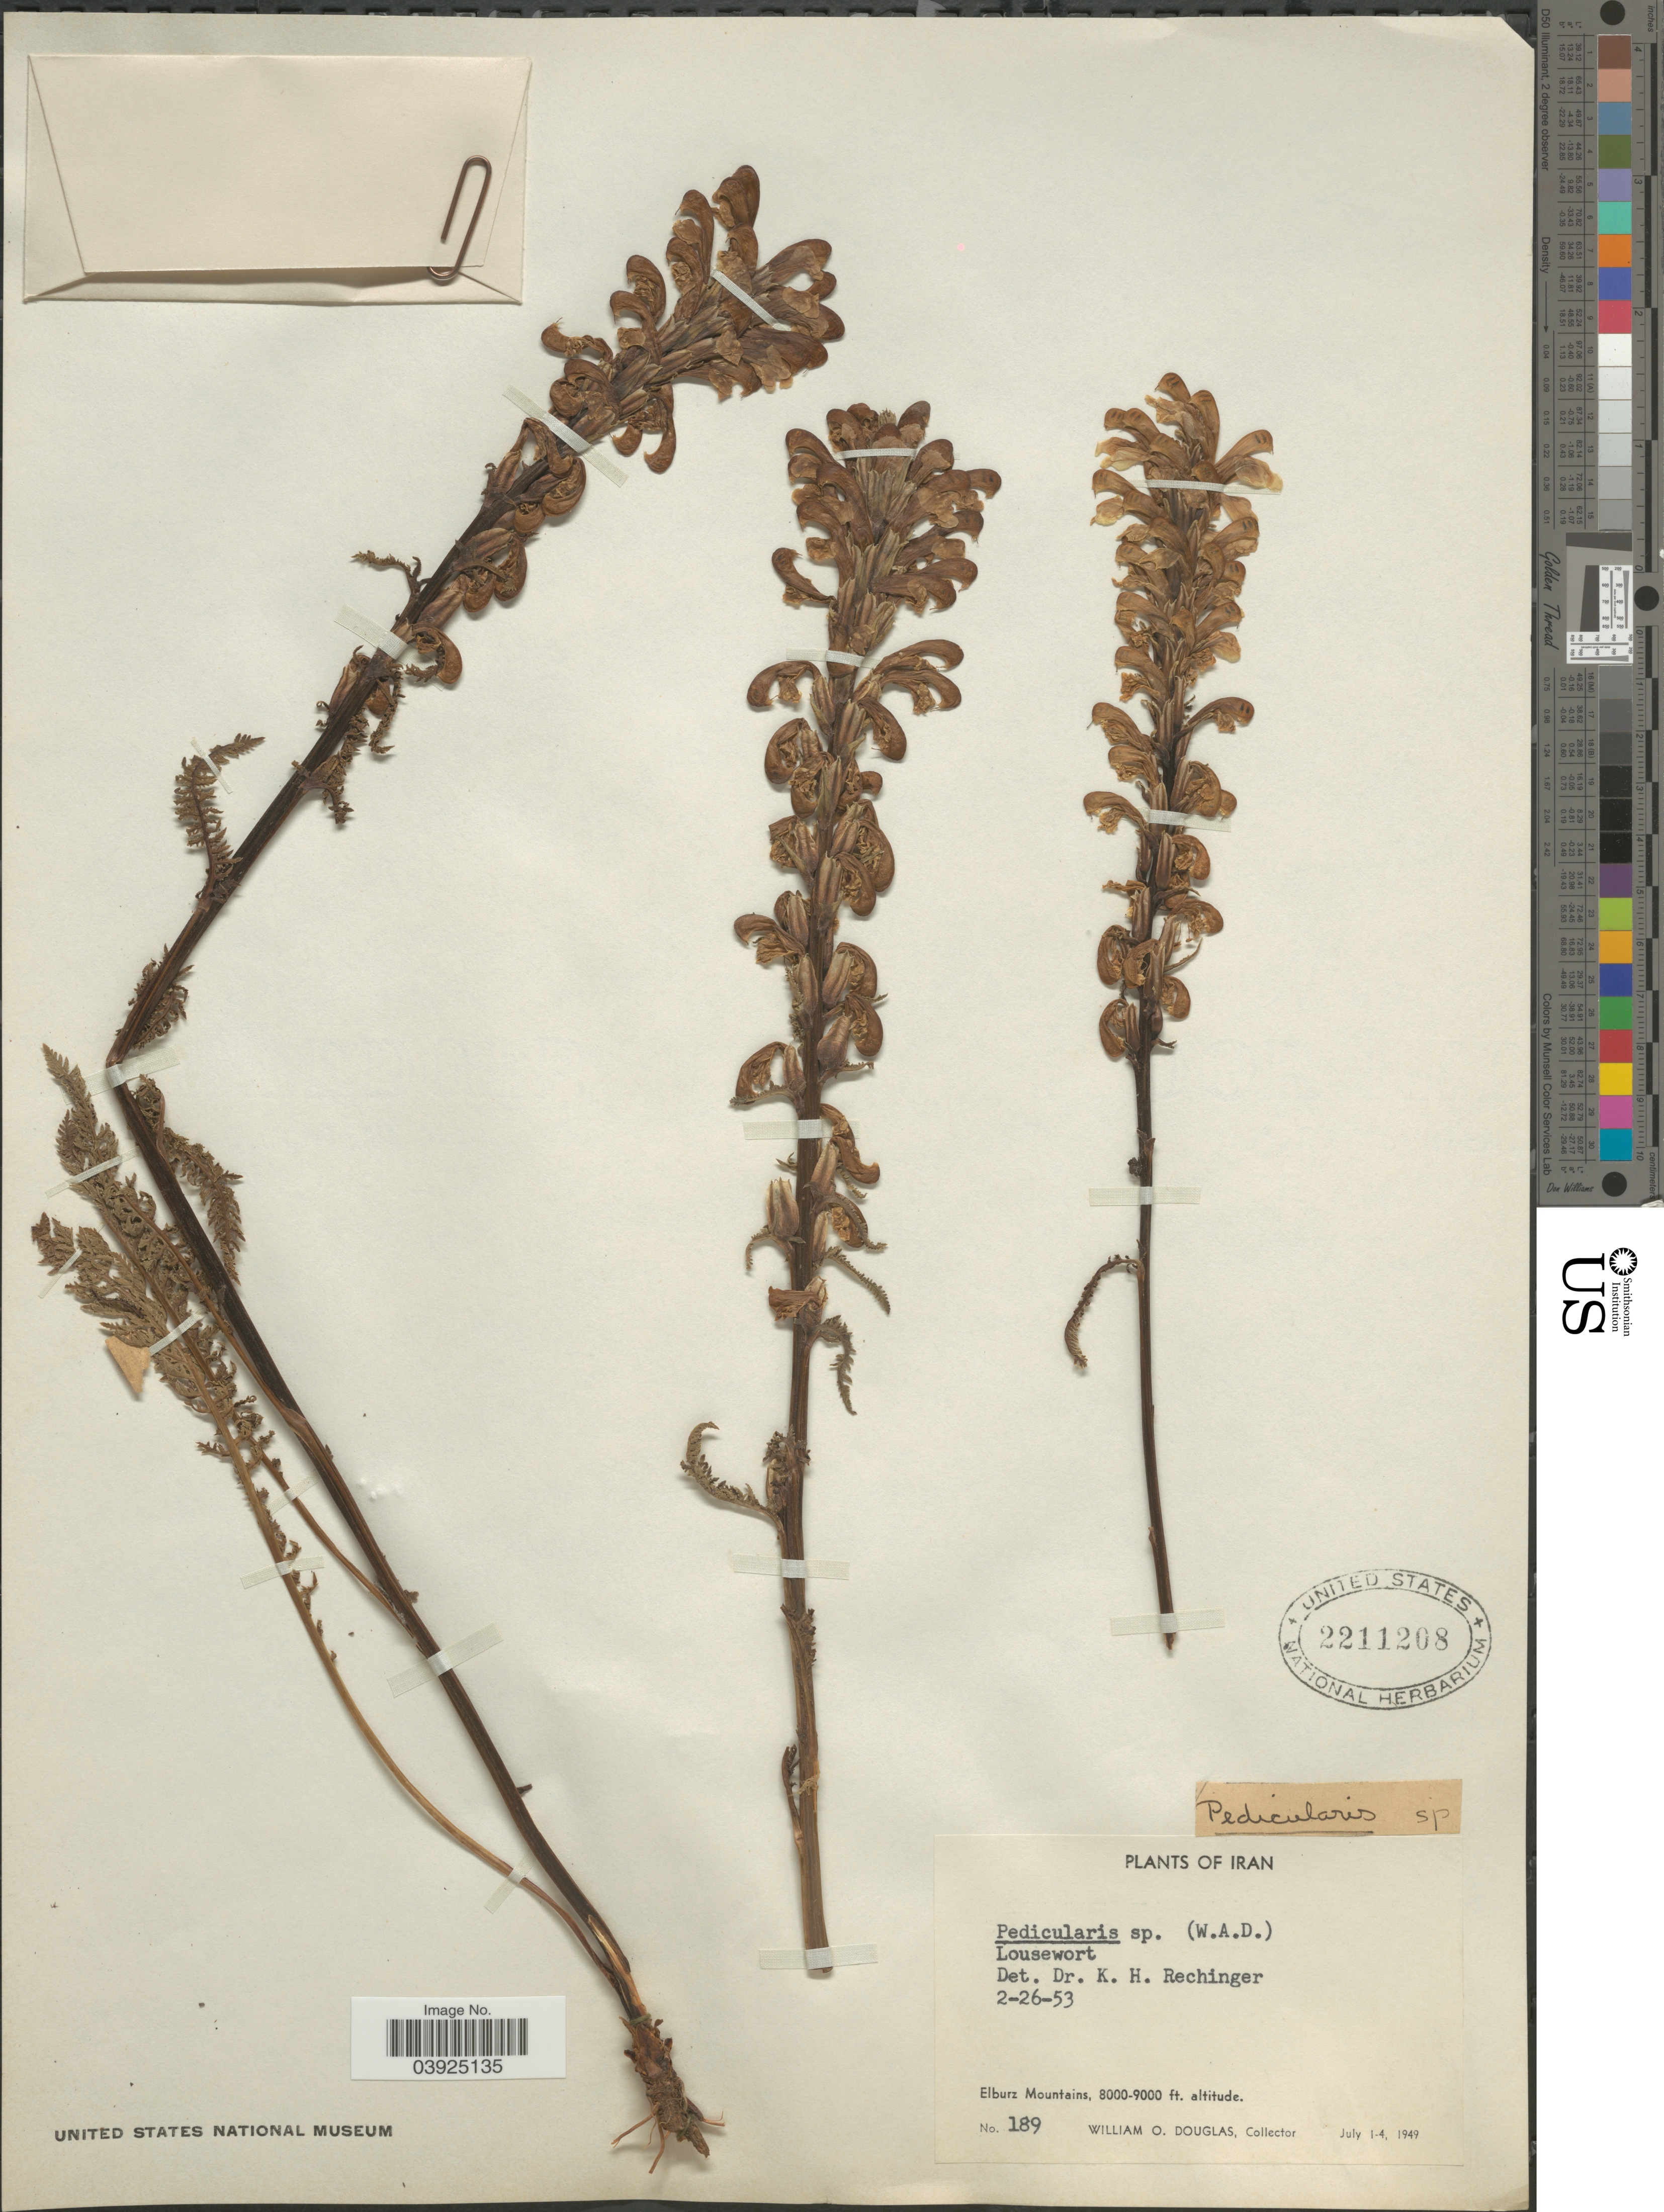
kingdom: Plantae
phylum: Tracheophyta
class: Magnoliopsida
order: Lamiales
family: Orobanchaceae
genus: Pedicularis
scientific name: Pedicularis sp.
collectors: W. Douglas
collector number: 189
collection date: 1949-07-01/1949-07-04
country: Iran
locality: Elburz Mountains.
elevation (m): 2438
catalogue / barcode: US 2211208